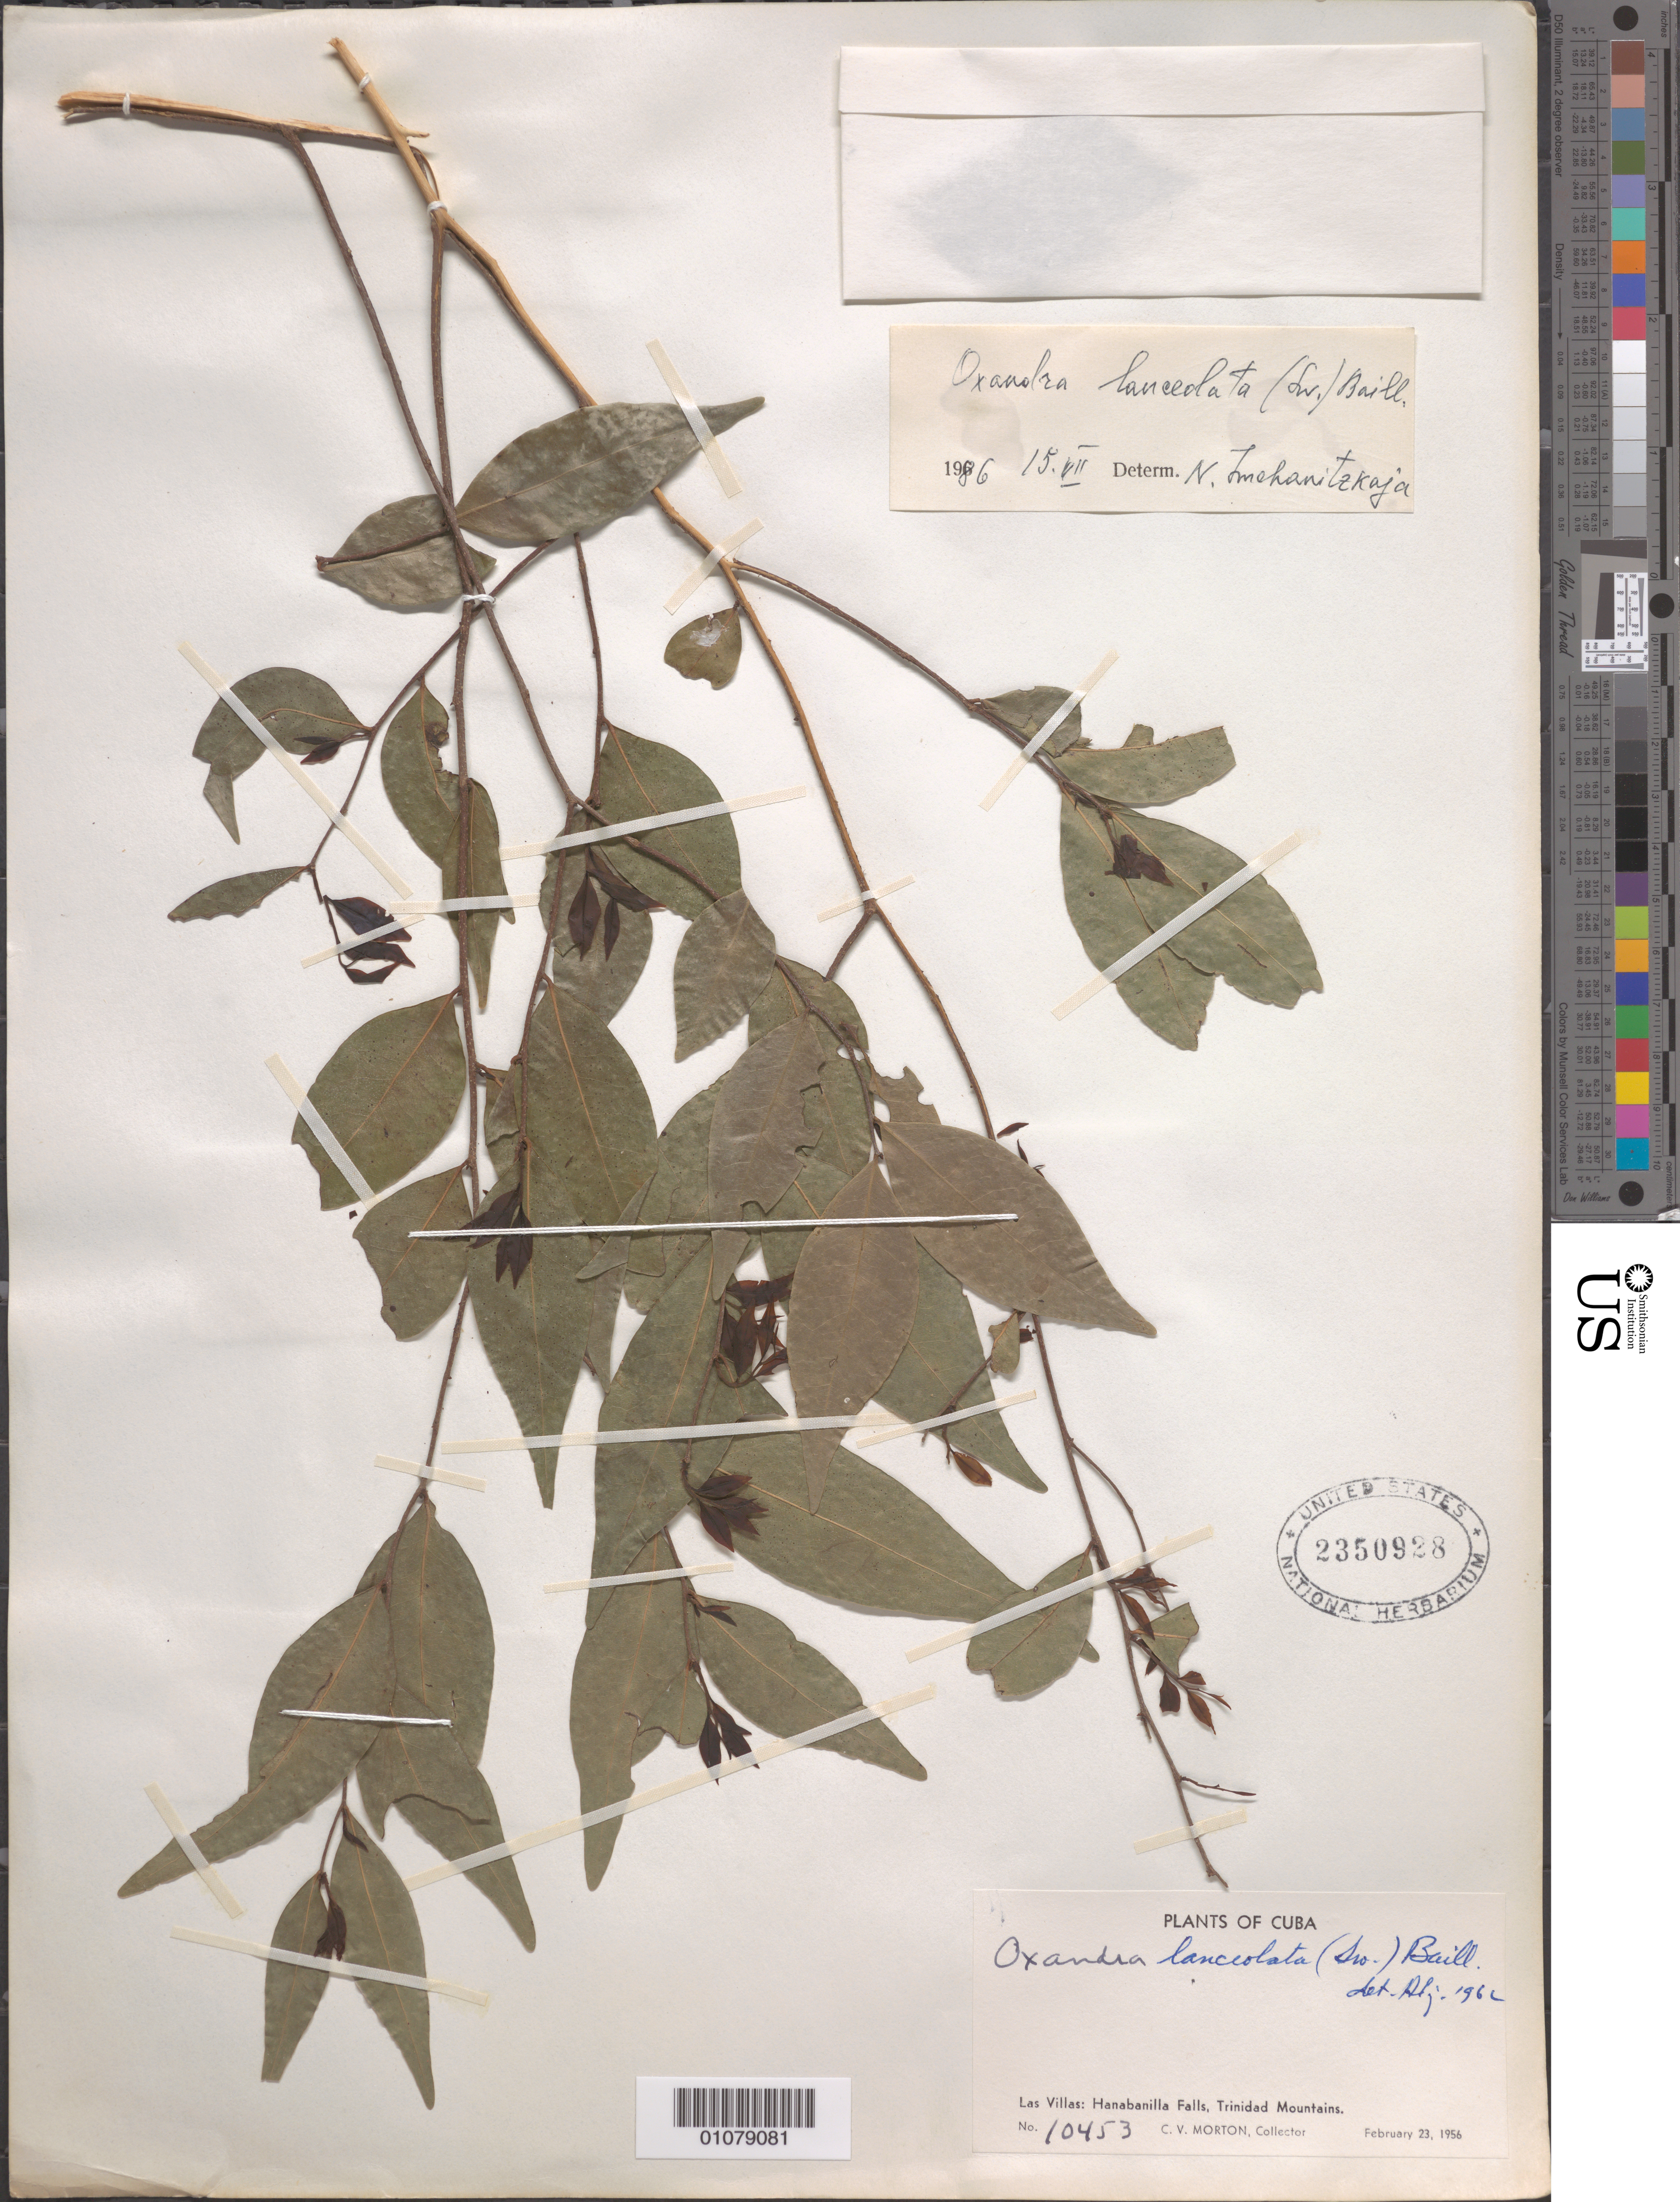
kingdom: Plantae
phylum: Tracheophyta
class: Magnoliopsida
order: Magnoliales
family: Annonaceae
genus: Oxandra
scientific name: Oxandra lanceolata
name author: (Sw.) Baill.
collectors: C. V. Morton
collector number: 10453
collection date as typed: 23 Feb 1956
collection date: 1956-02-23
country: Cuba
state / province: Sancti Spiritus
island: Cuba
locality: Las Villas: Hanabanilla Falls, Trinidad Mountains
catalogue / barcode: US 2350928